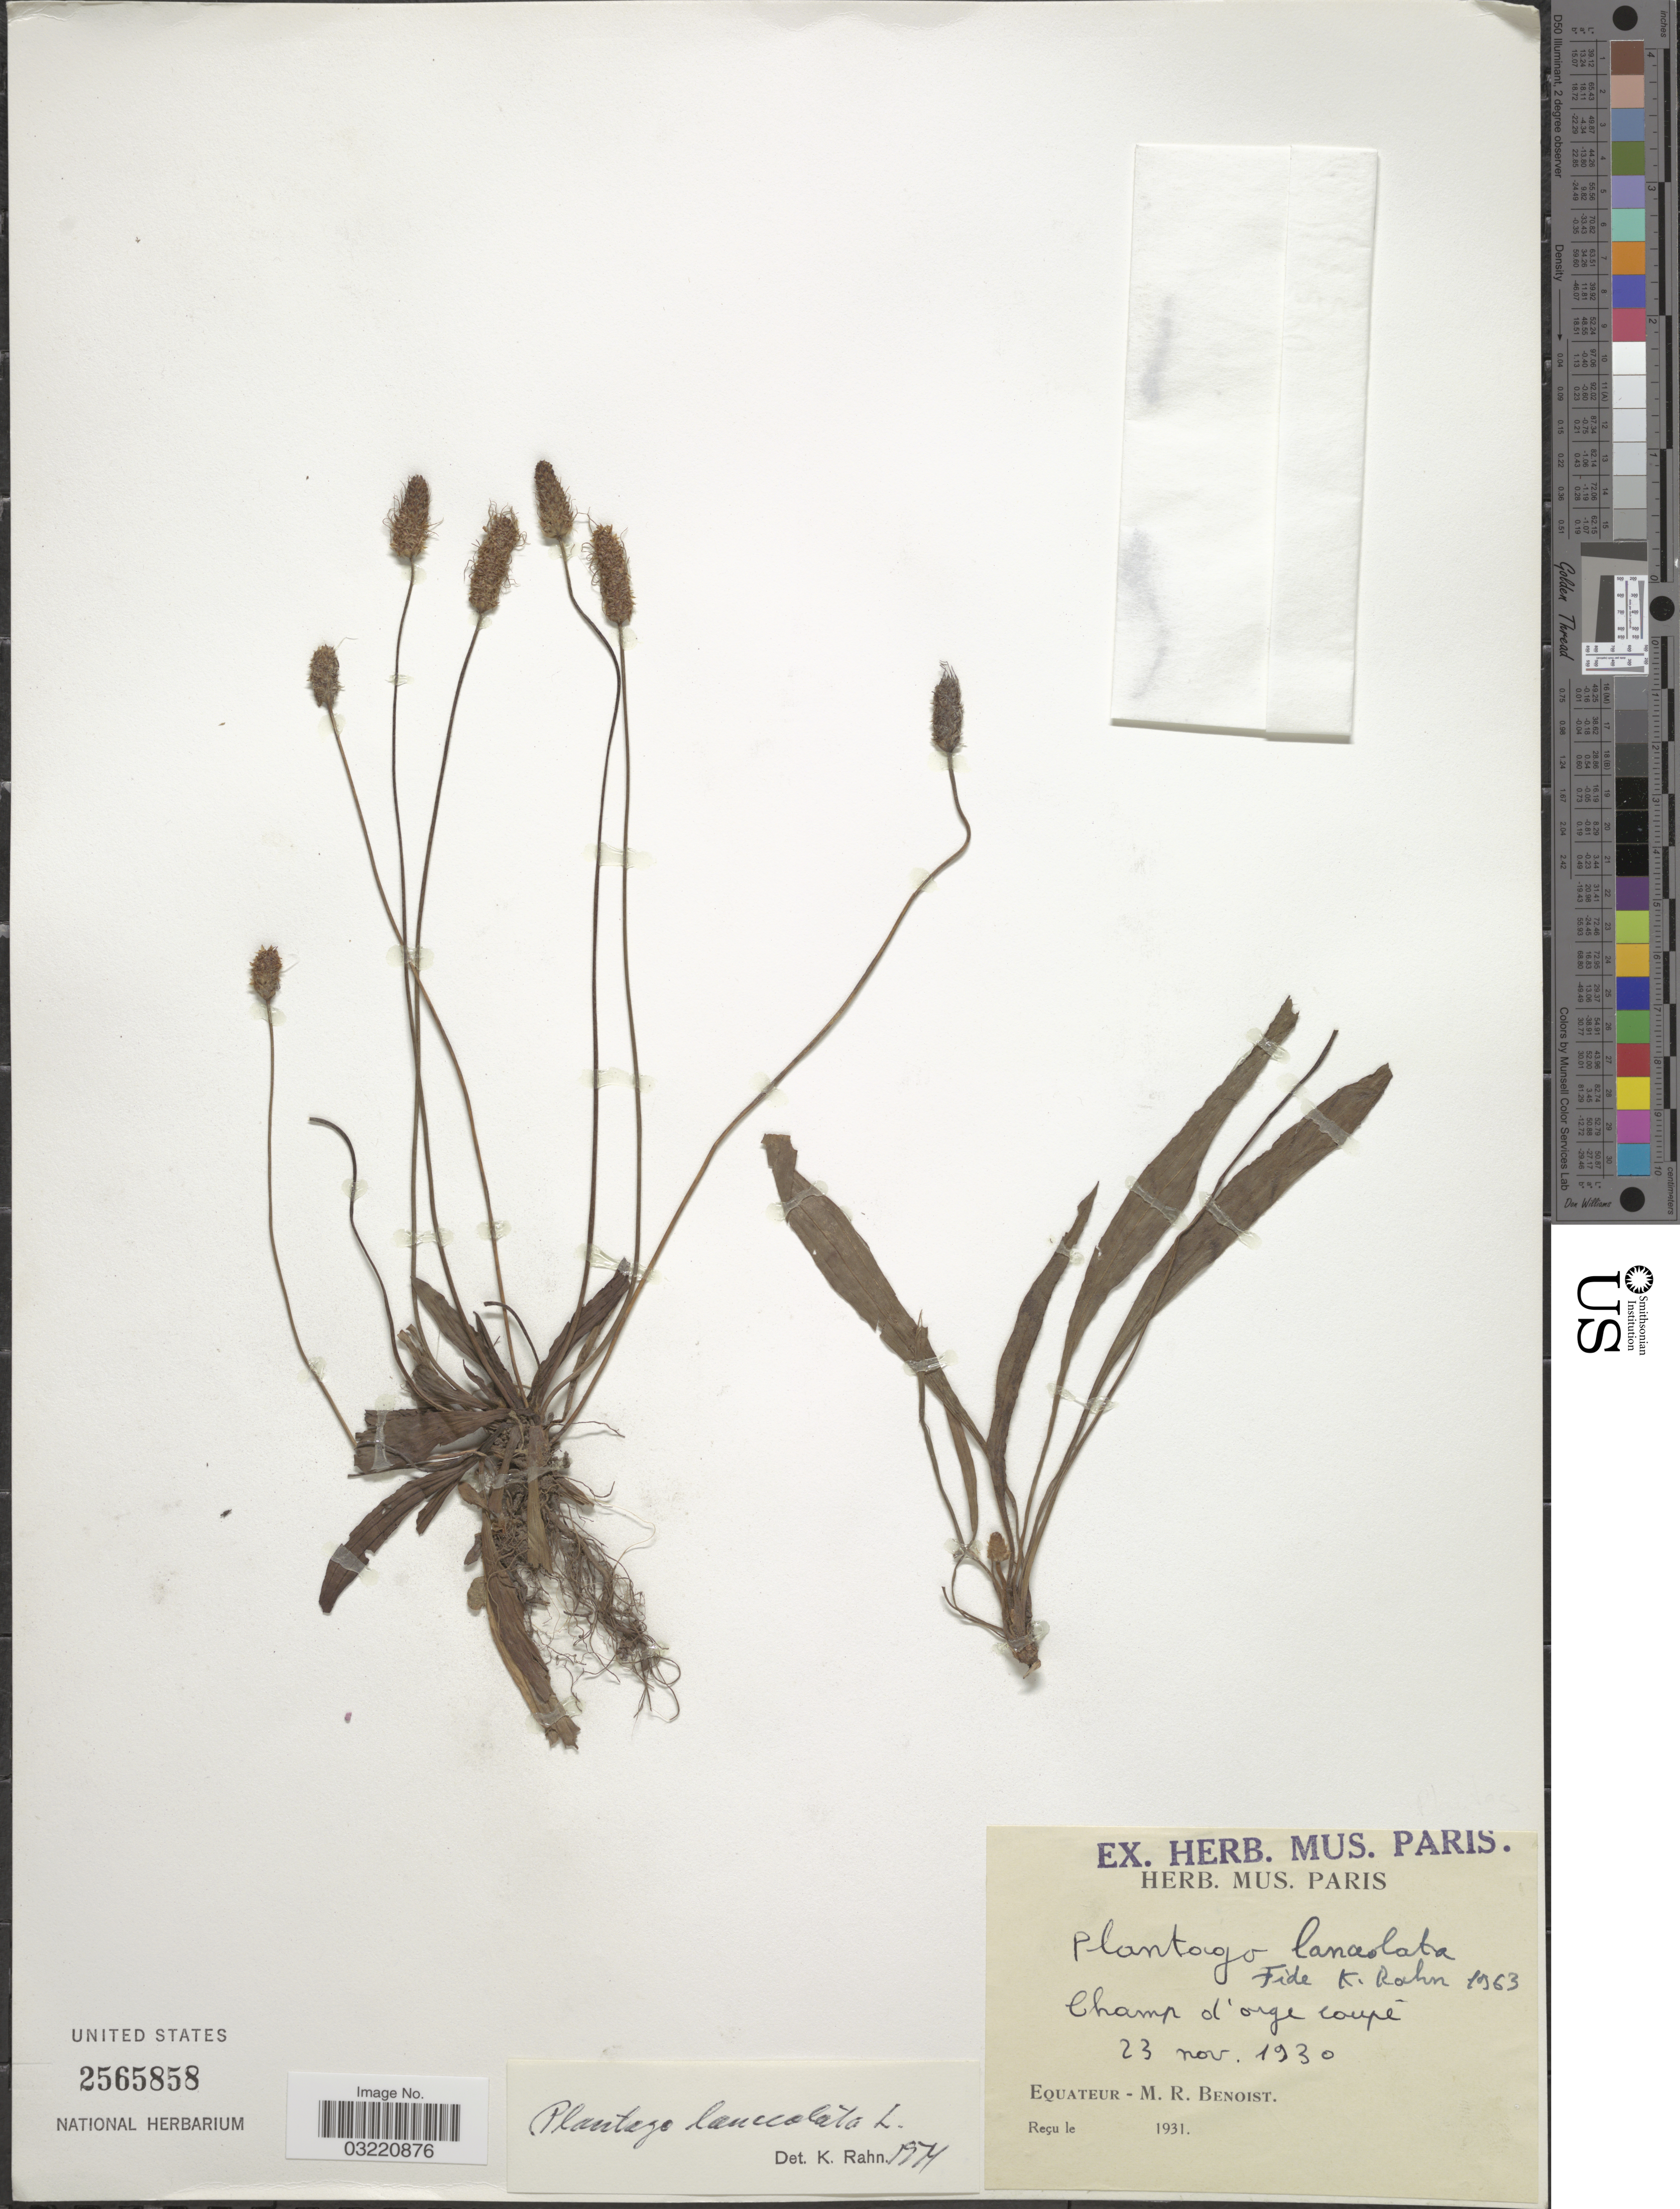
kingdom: Plantae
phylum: Tracheophyta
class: Magnoliopsida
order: Lamiales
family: Plantaginaceae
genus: Plantago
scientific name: Plantago lanceolata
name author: L.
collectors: M. Benoist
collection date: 1930-11-23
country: Ecuador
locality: Champ d'orge coupé.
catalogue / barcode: US 2565858